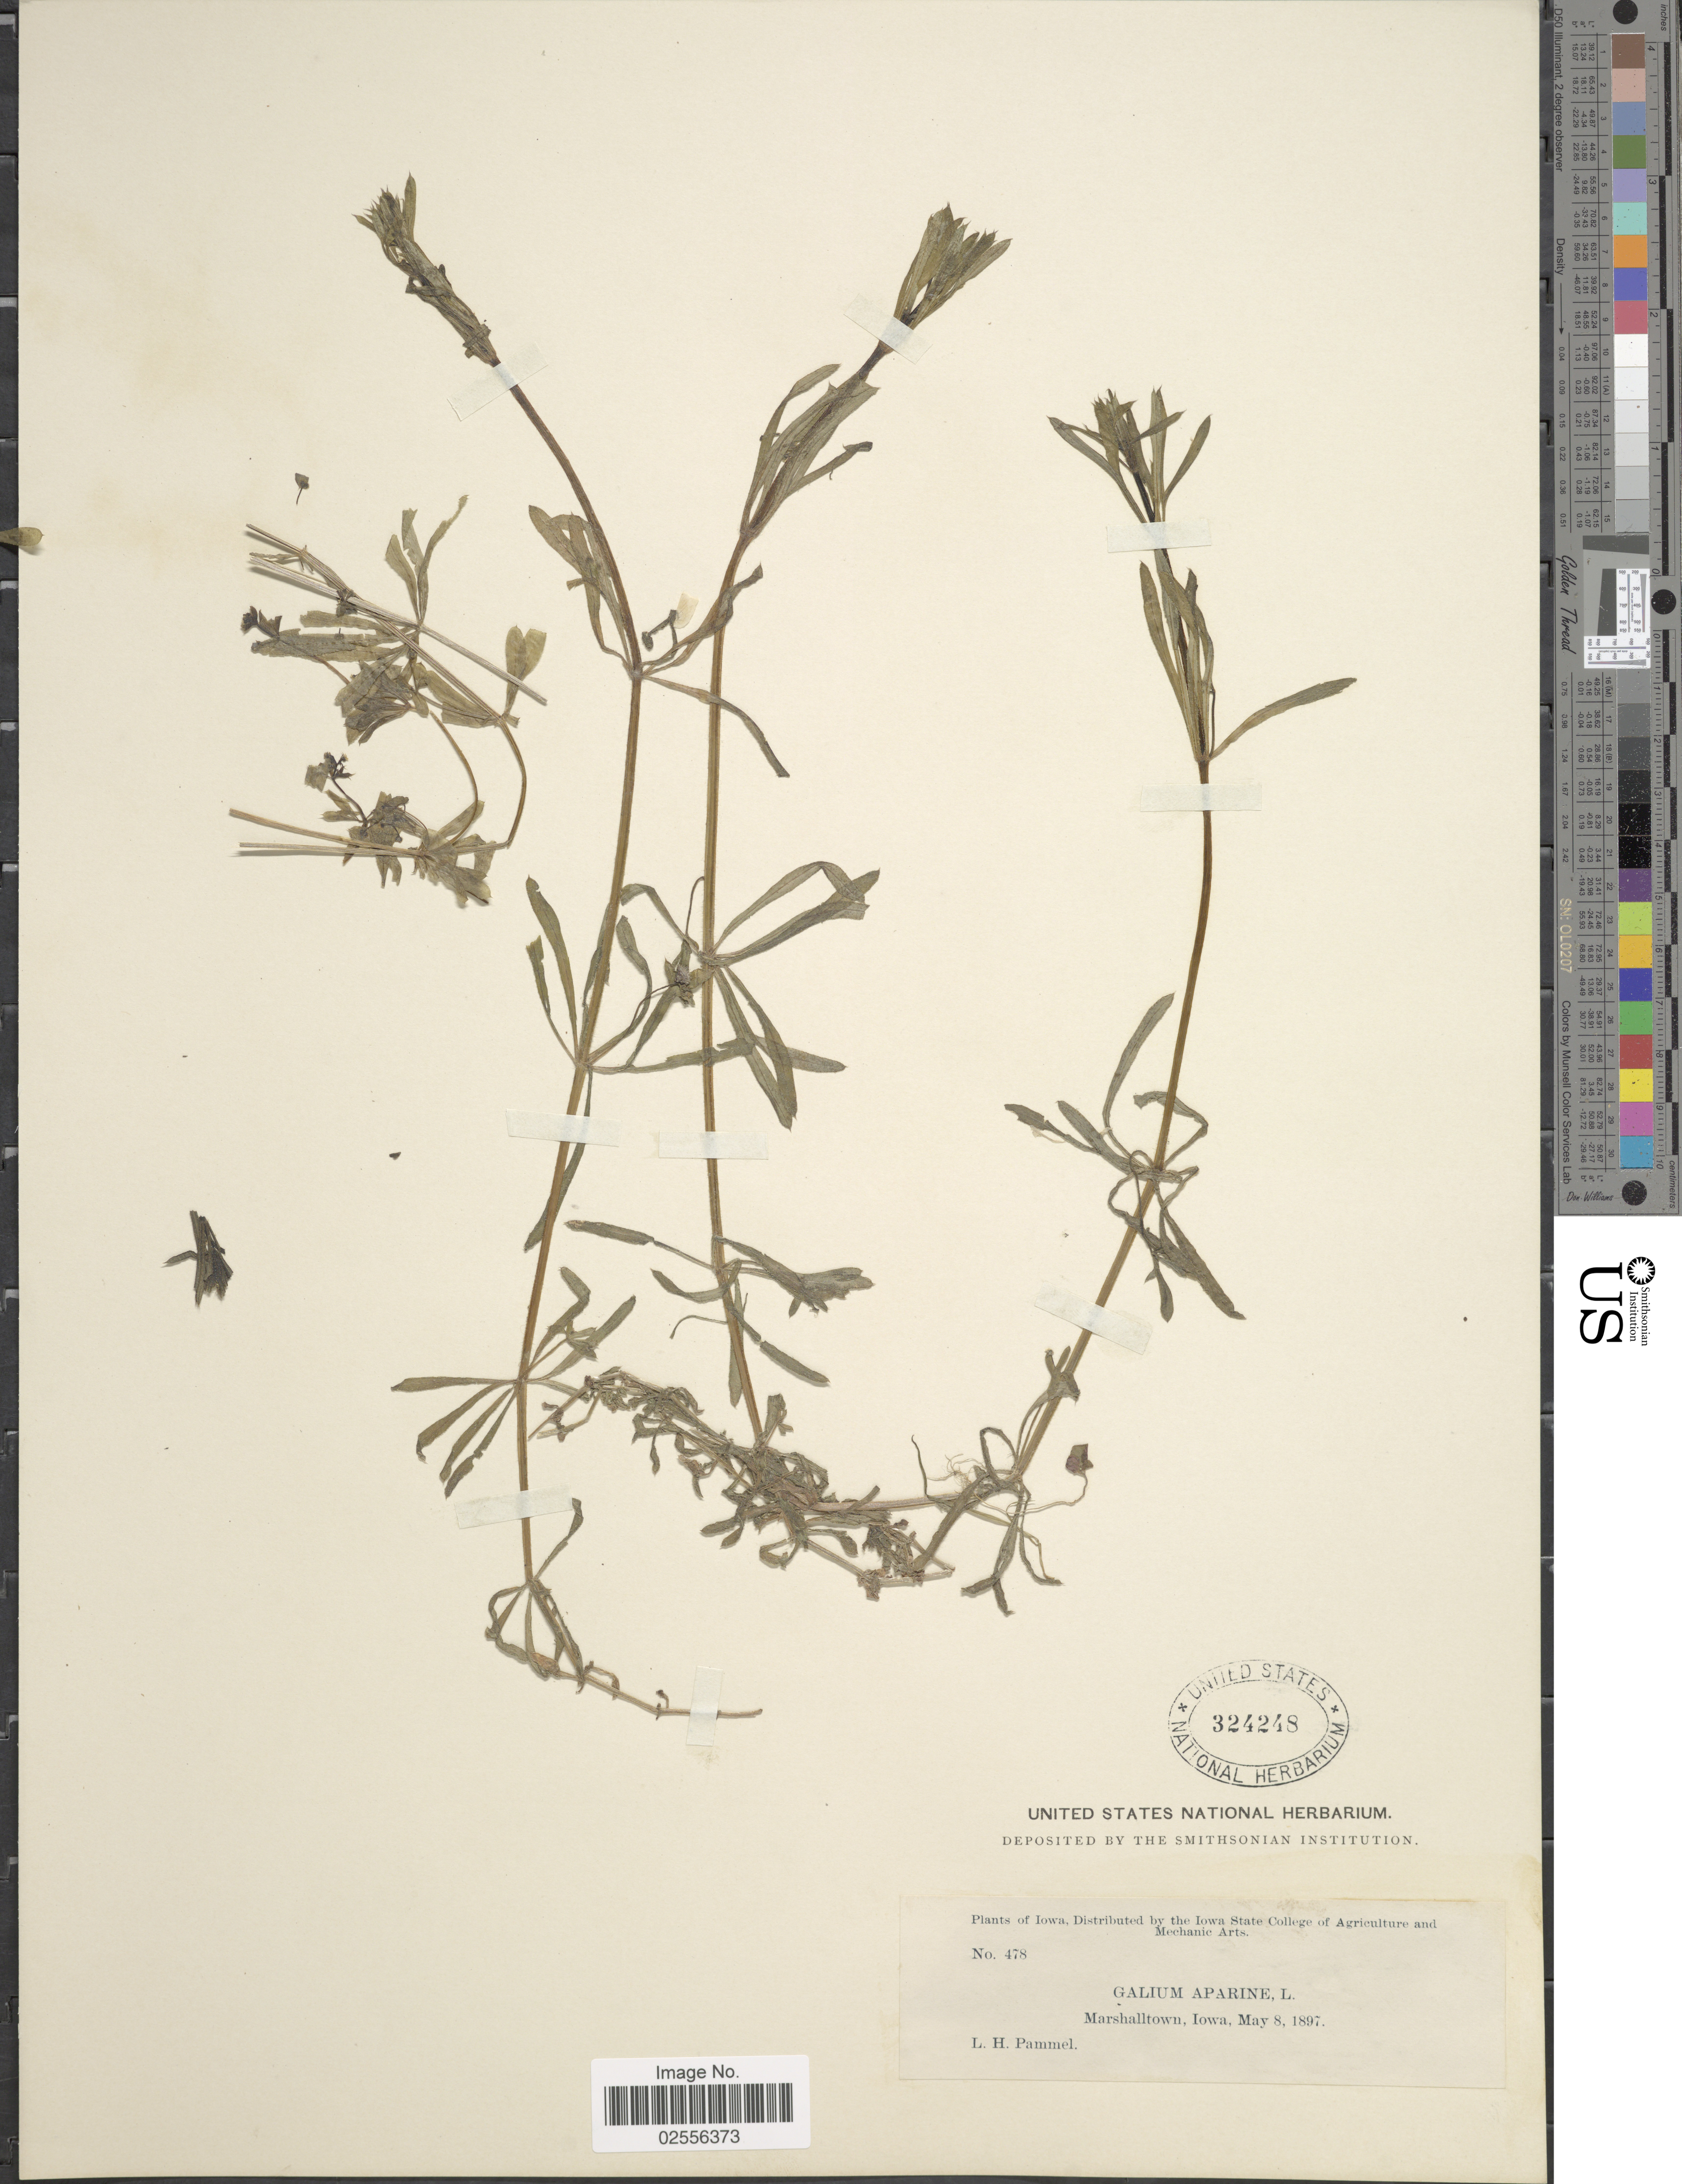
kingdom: Plantae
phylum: Tracheophyta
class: Magnoliopsida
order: Gentianales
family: Rubiaceae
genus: Galium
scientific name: Galium aparine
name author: L.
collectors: L. Pammel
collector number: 478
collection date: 1897-05-08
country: United States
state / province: Iowa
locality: Marshalltown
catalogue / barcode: US 324248